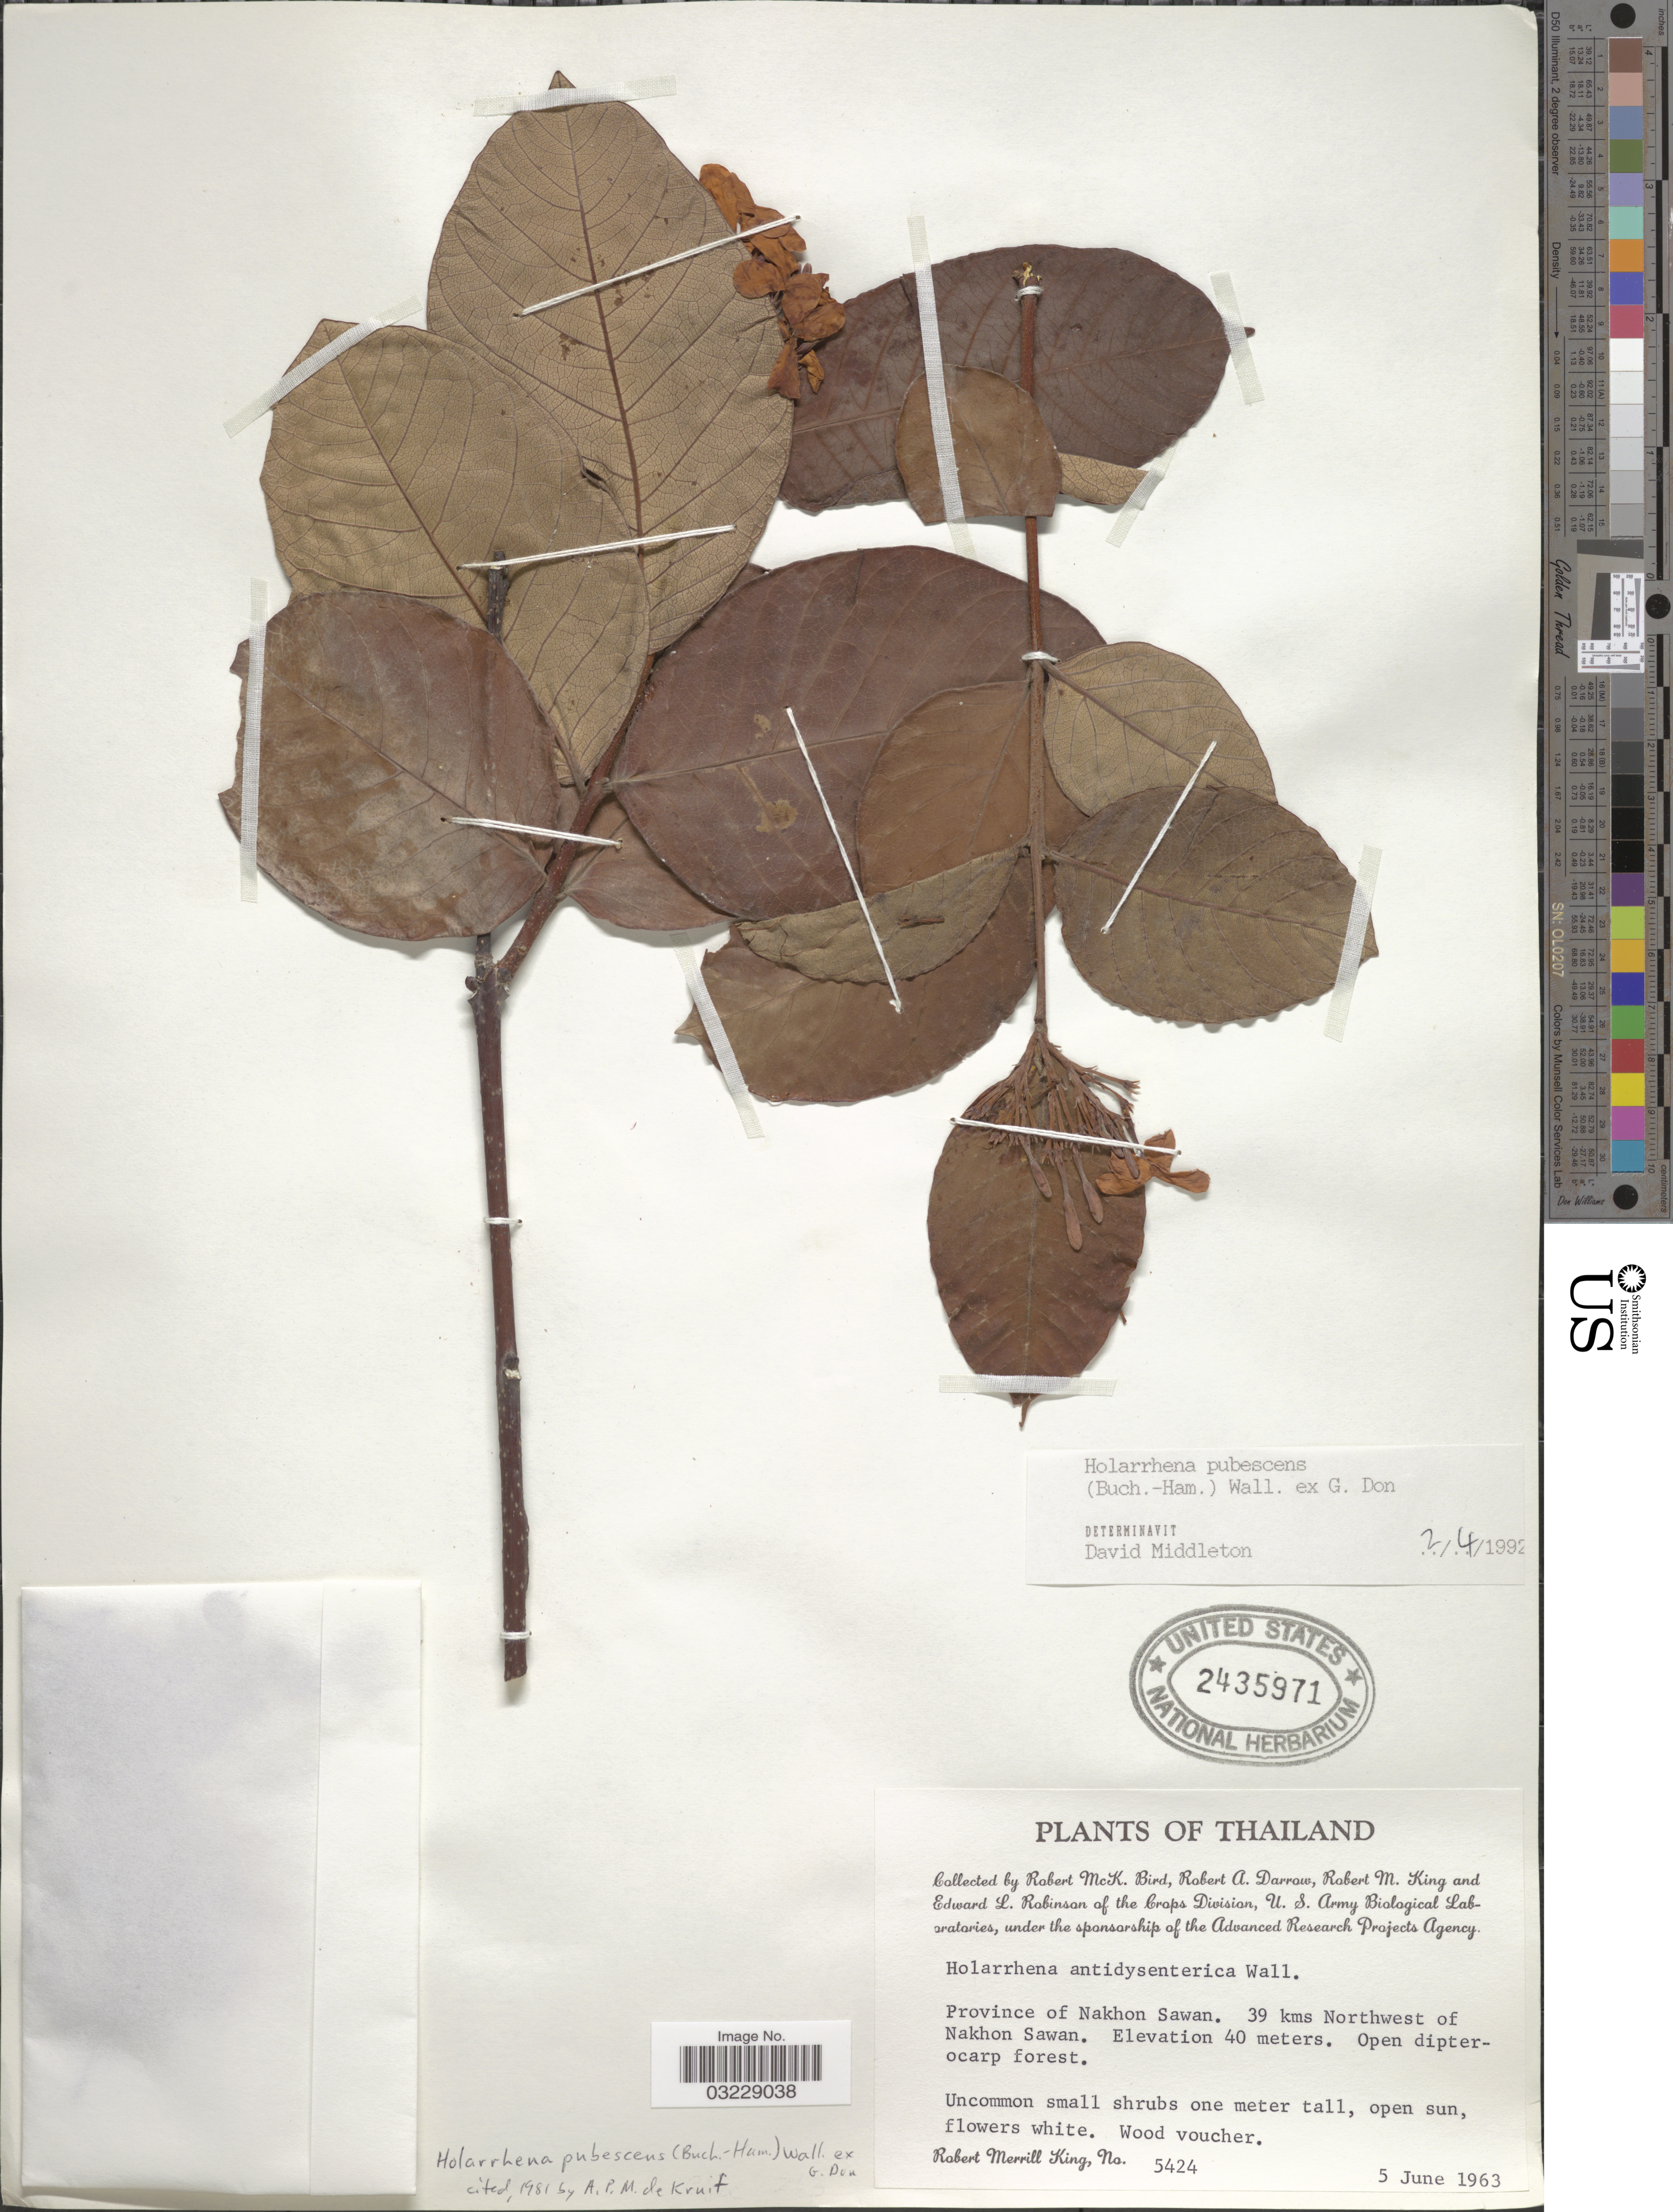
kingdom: Plantae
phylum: Tracheophyta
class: Magnoliopsida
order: Gentianales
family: Apocynaceae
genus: Holarrhena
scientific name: Holarrhena pubescens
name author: (Buch.-Ham.) Wall. ex G. Don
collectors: R. M. King, R. M. Bird, R. A. Darrow & E. L. Robinson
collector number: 5424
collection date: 1963-06-05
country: Thailand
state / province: Nakhon Sawan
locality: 39 kms Northwest of Nakhon Sawan.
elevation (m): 40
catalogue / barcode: US 2435971